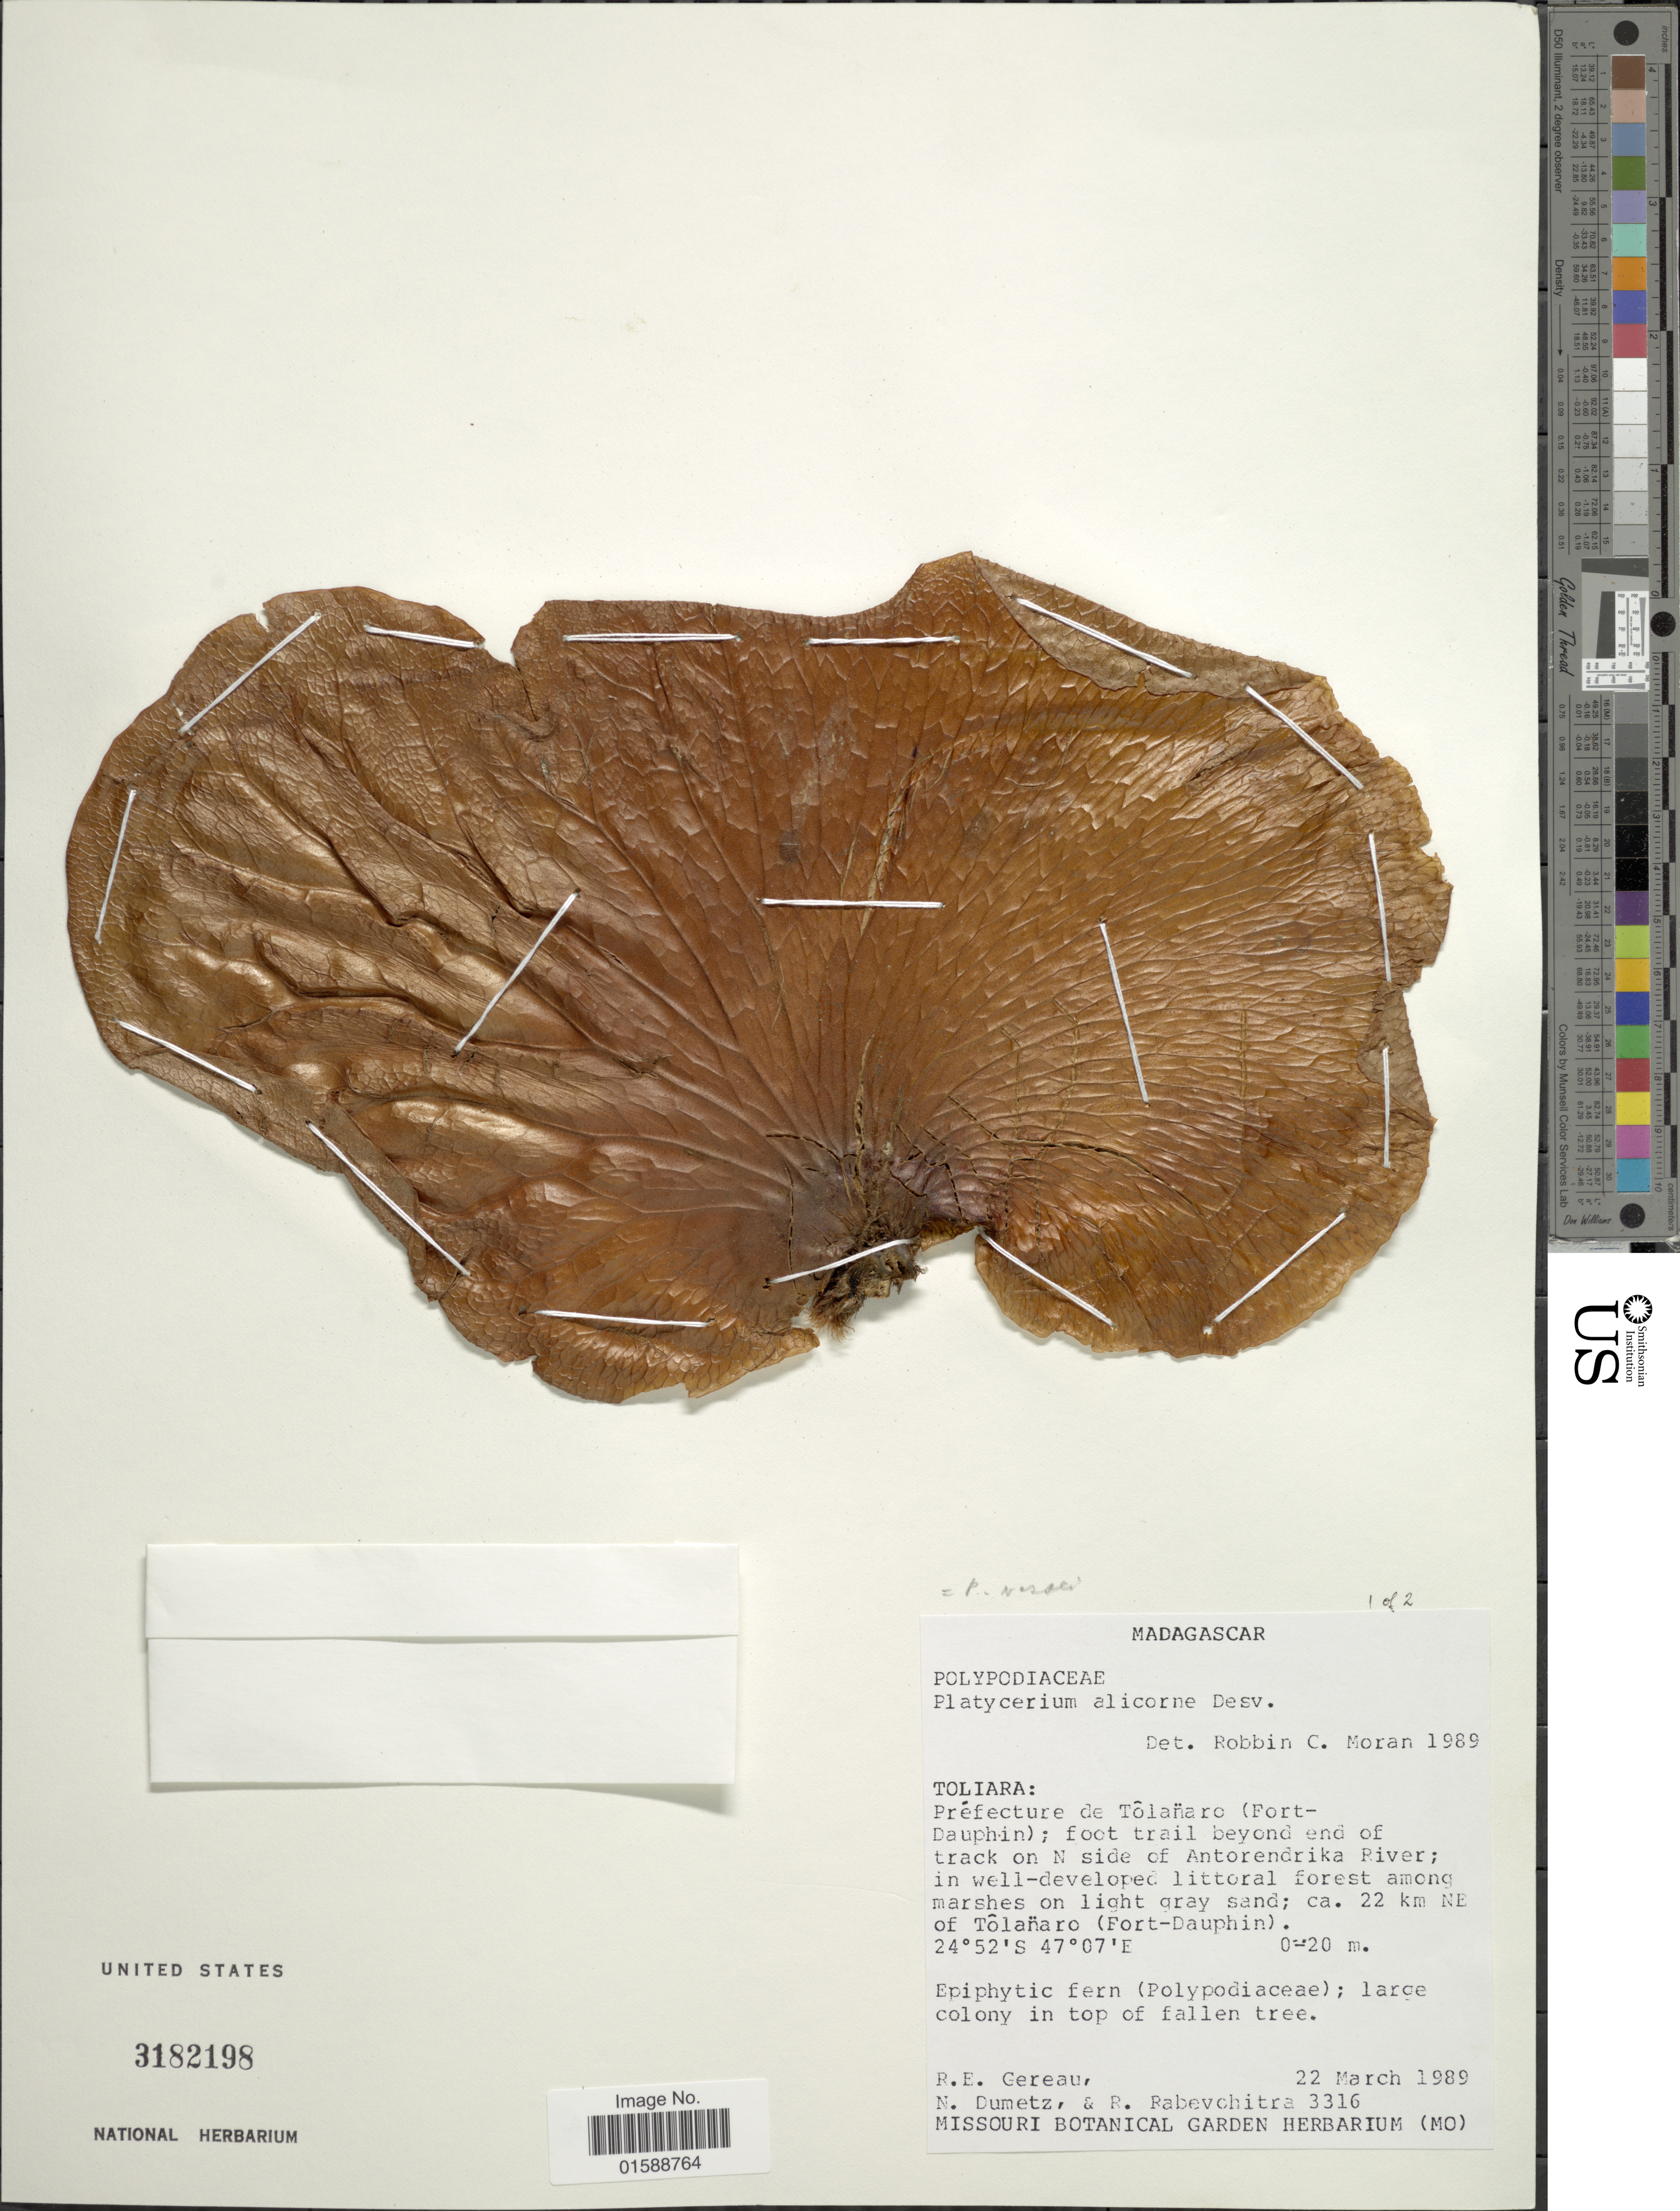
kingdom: Plantae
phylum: Tracheophyta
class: Polypodiopsida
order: Polypodiales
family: Polypodiaceae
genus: Platycerium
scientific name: Platycerium vassei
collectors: R. Gereau, N. Dumetz & R. Rabevohitra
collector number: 3316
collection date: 1989-03-22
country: Madagascar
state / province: Anosy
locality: Préfecture de Tôlanaro (Fort-Dauphin); foot trail beyond end of track on N side of Antorendrika River. ca. 22 km NE of Tôlanaro (Fort-Dauphin)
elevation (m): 0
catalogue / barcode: US 3182198